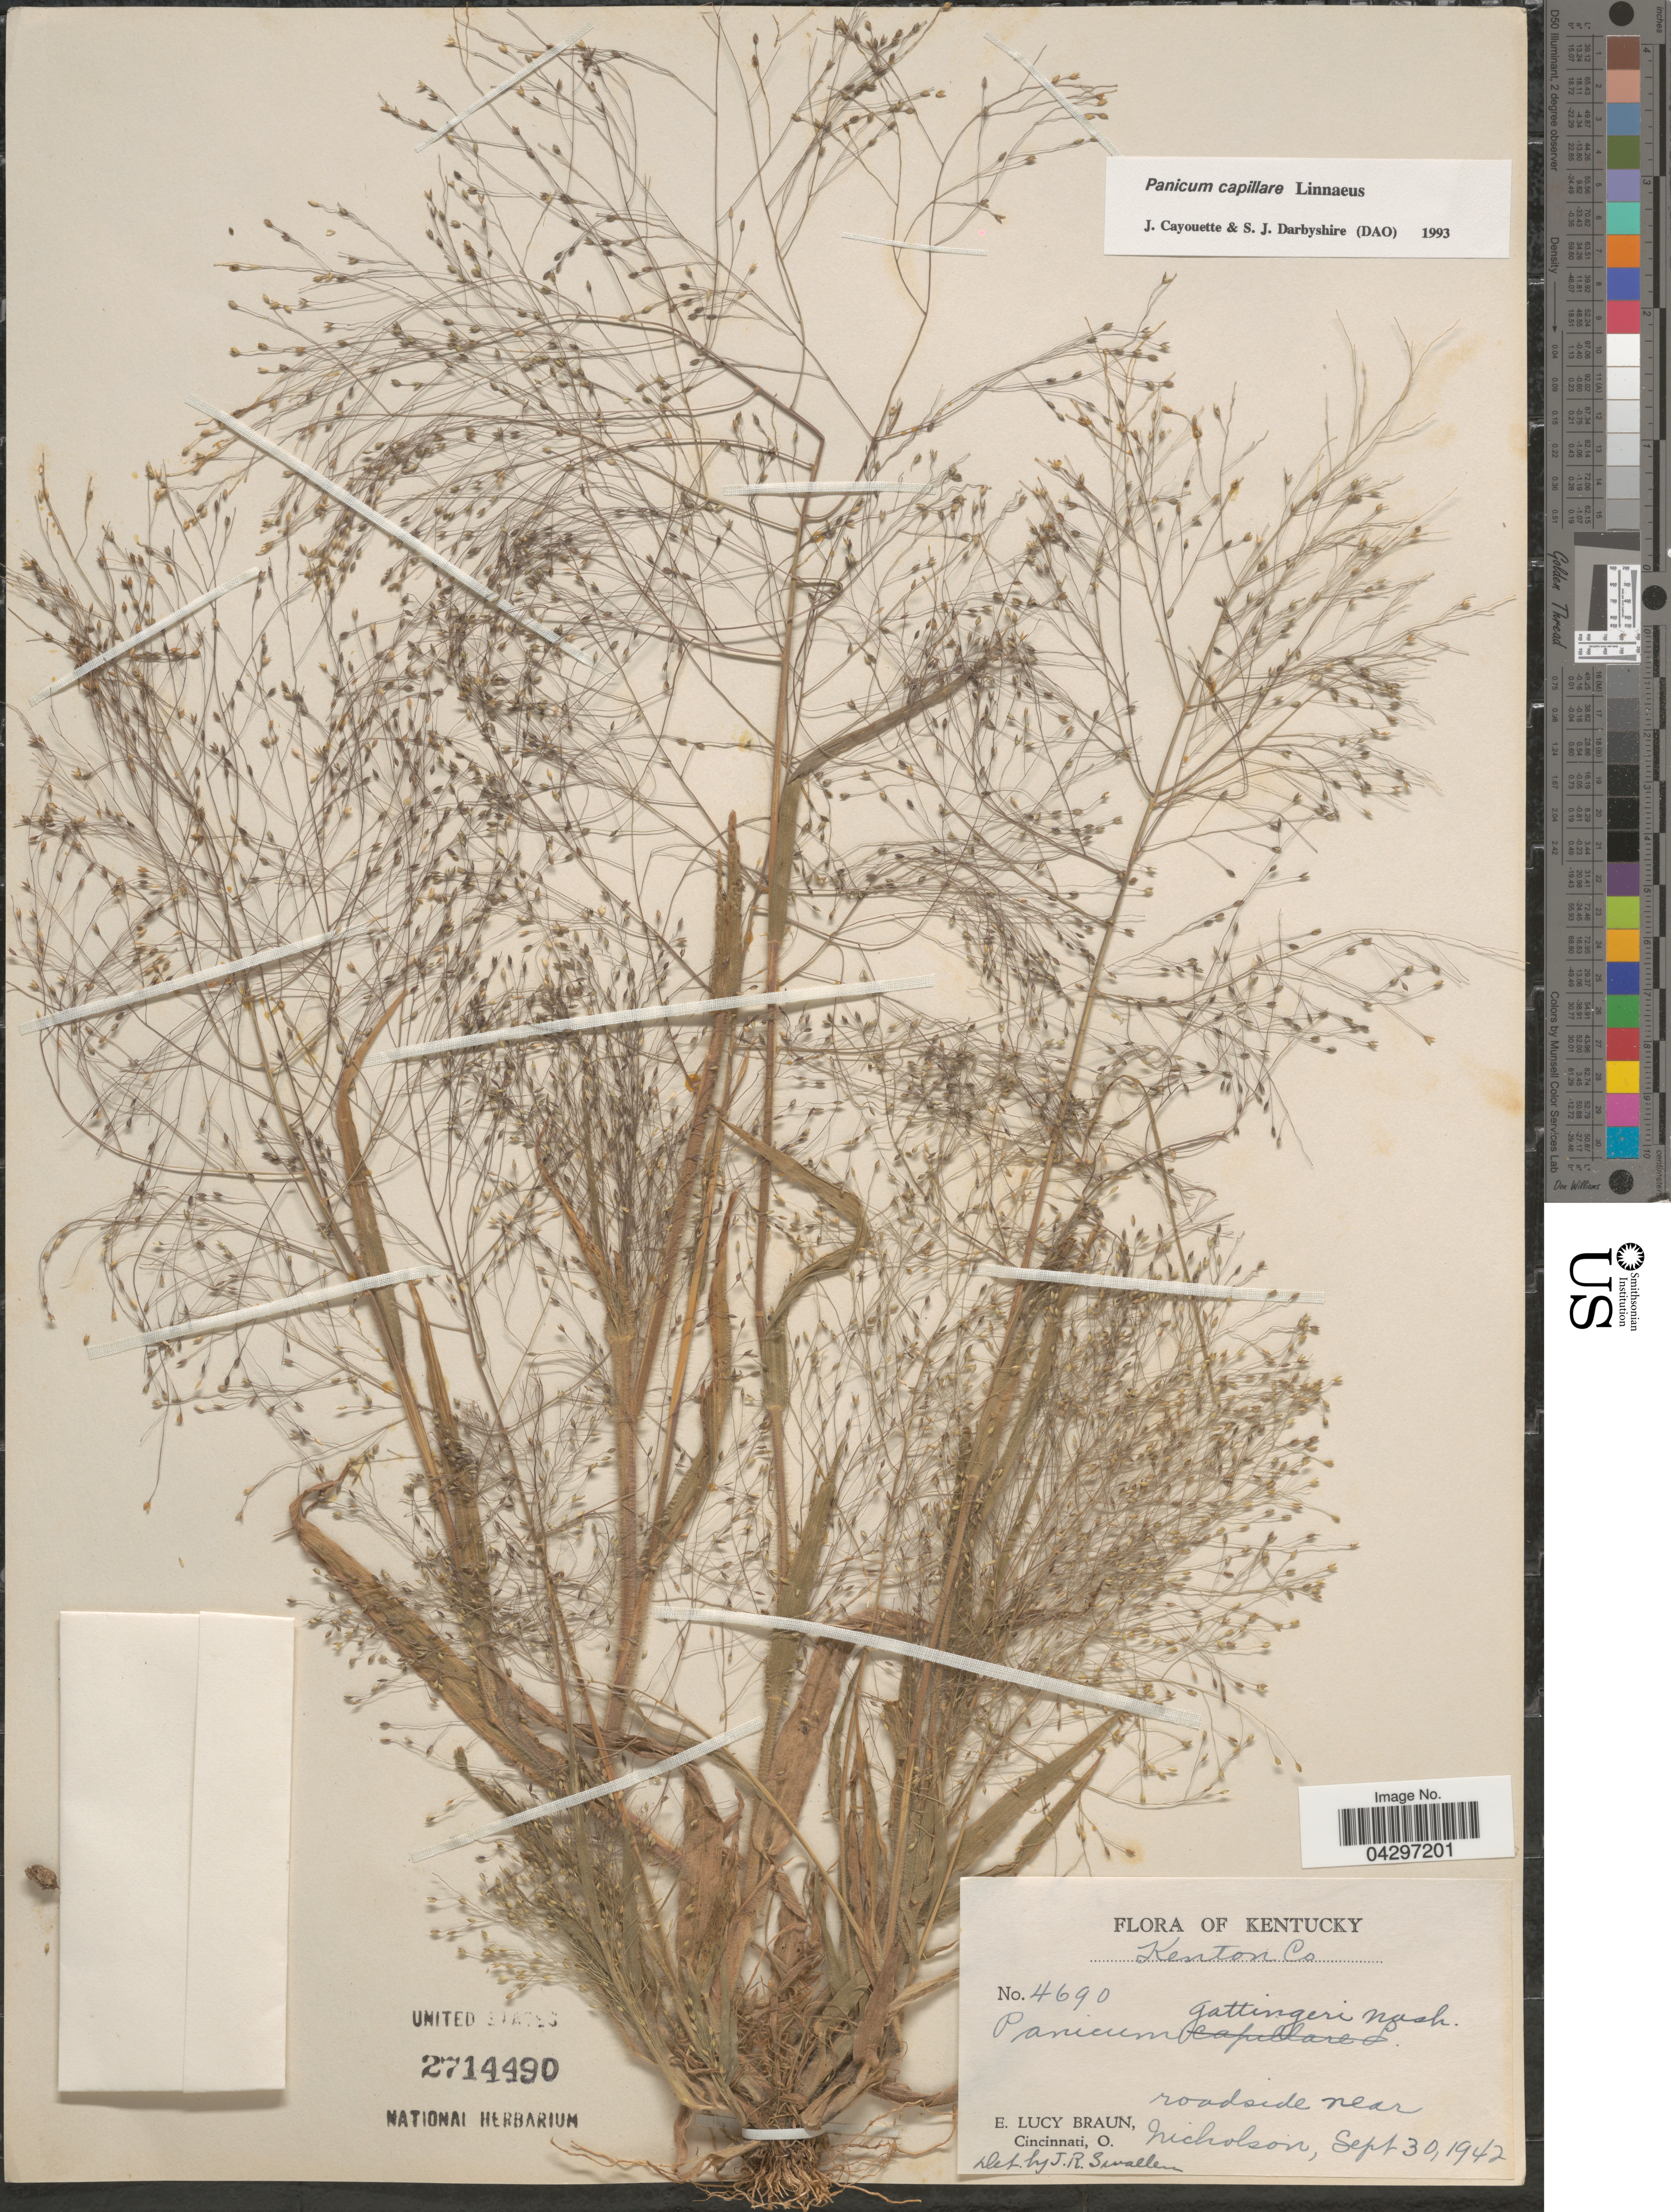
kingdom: Plantae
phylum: Tracheophyta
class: Liliopsida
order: Poales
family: Poaceae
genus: Panicum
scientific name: Panicum capillare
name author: L.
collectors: E. L. Braun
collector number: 4690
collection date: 1942-09-30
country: United States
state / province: Kentucky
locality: Kenton Co. Roadside near Nicholson.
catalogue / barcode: US 2714490